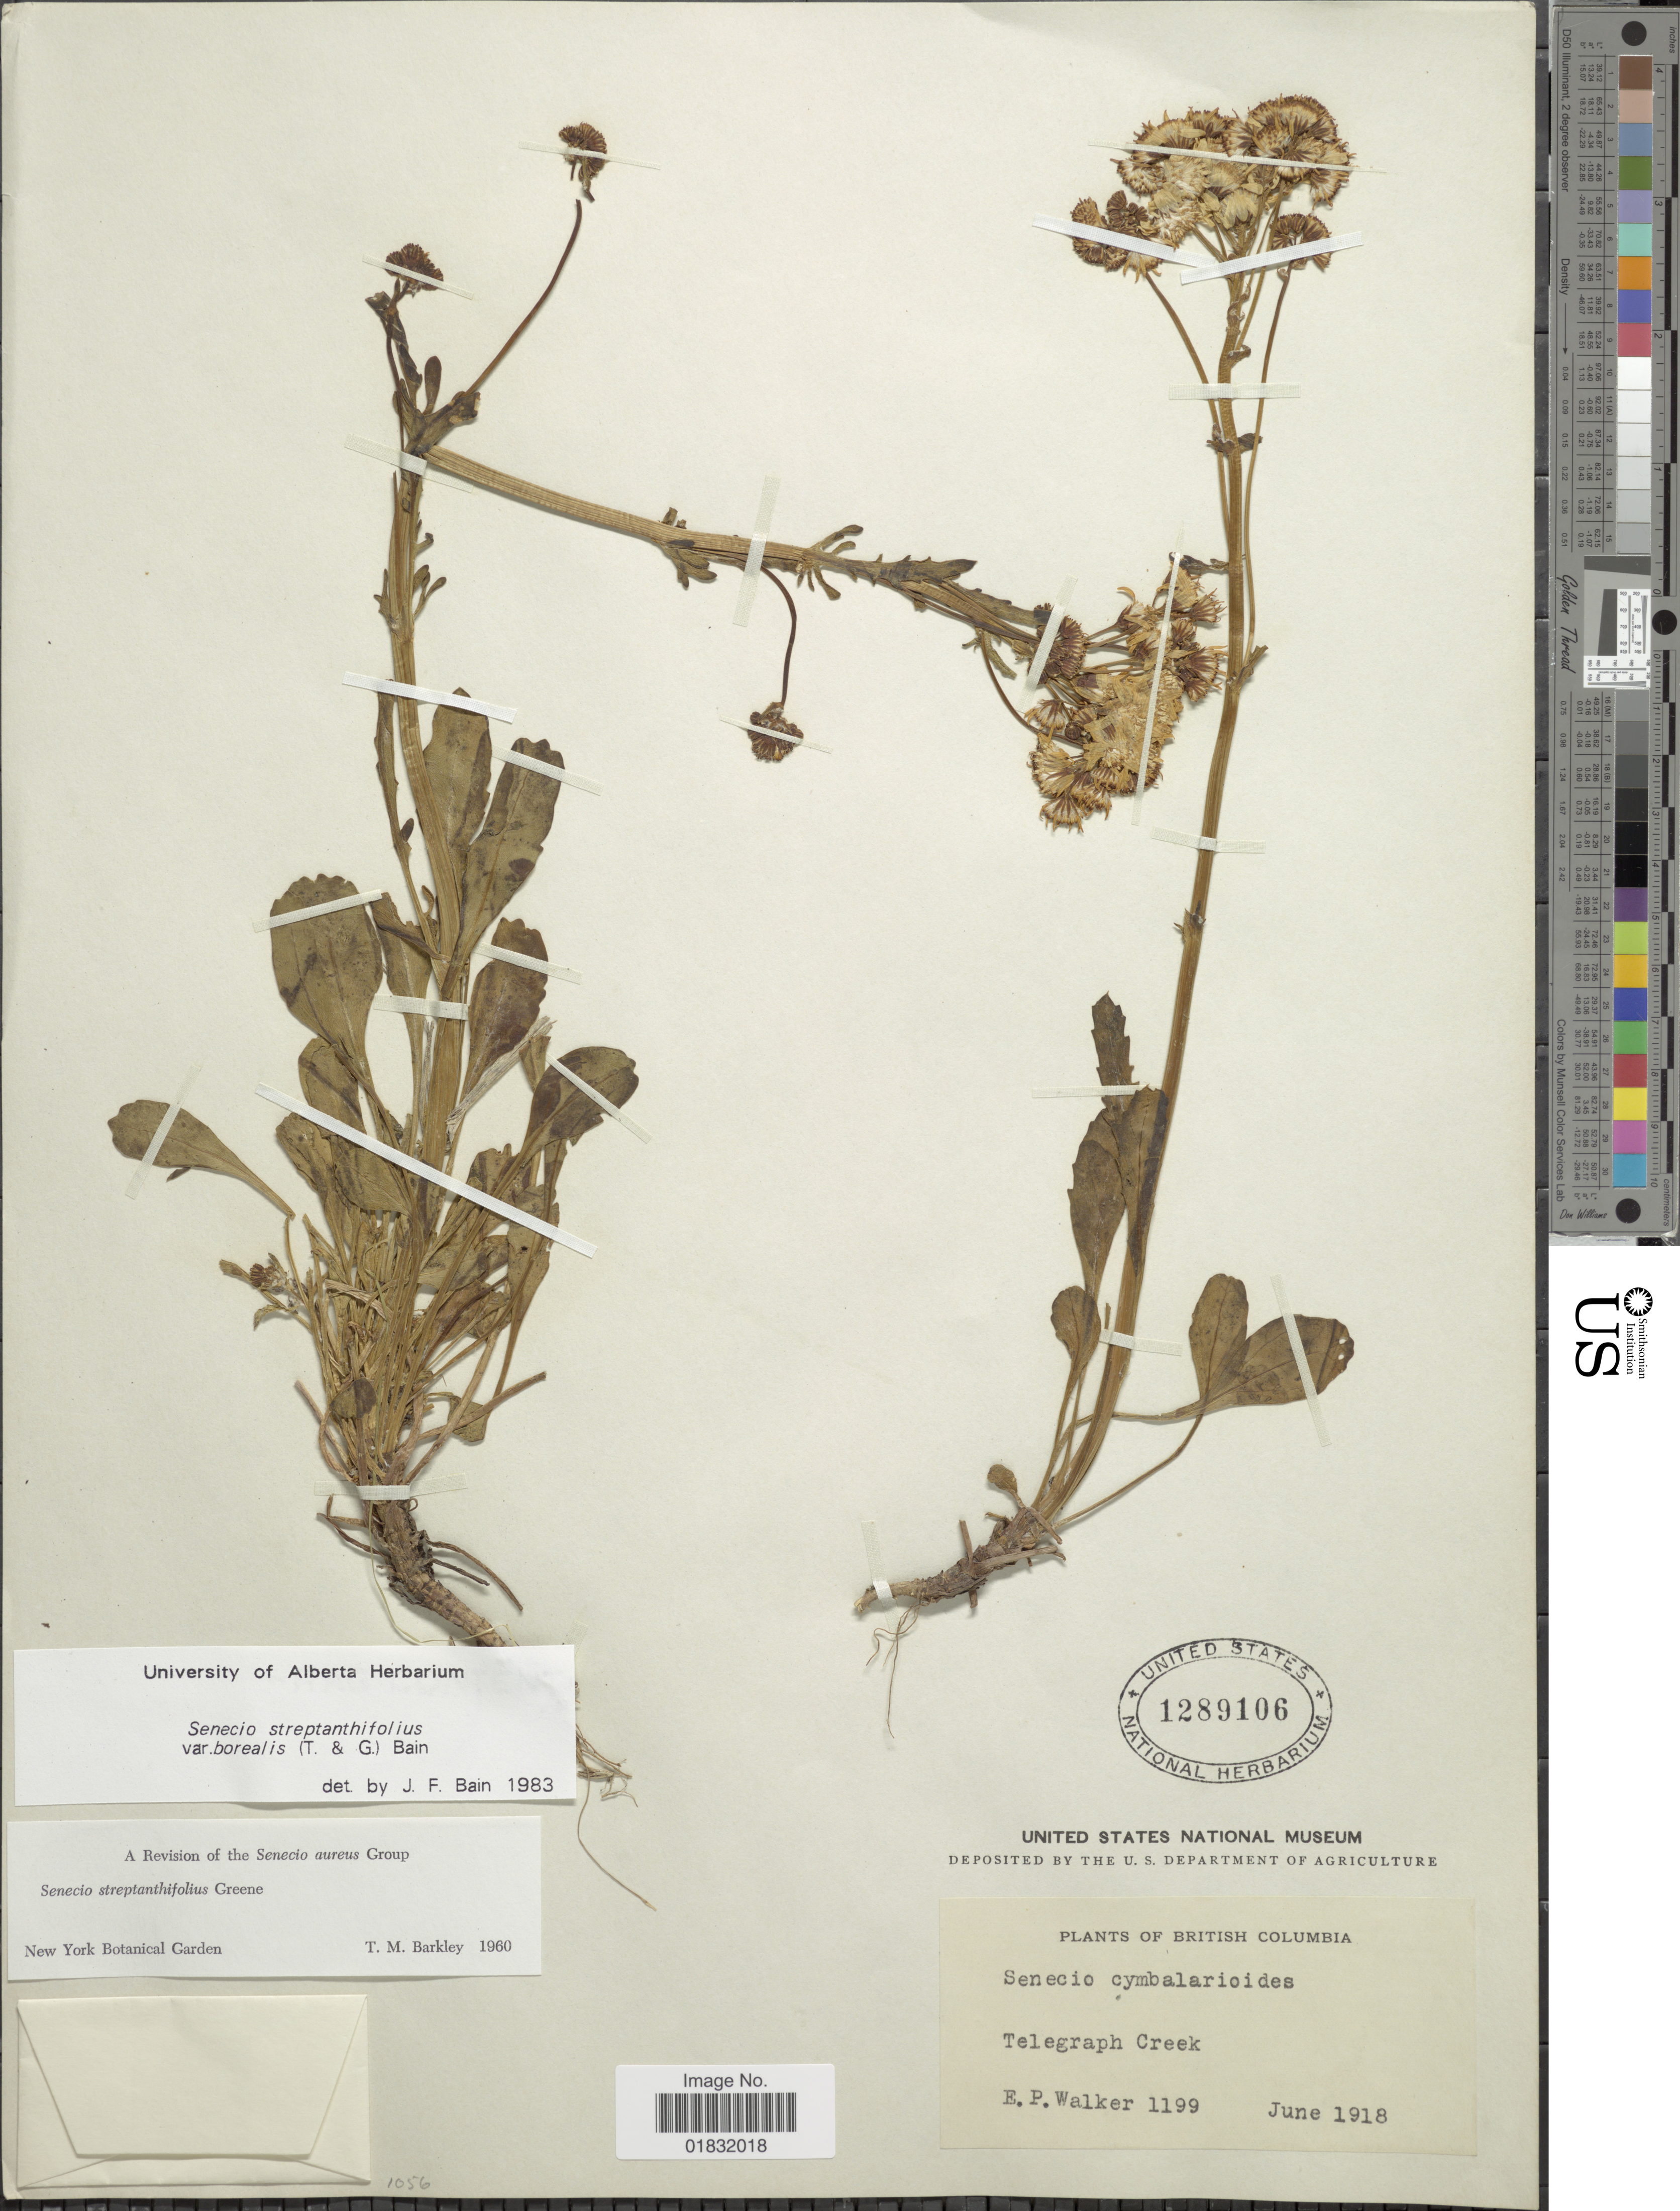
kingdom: Plantae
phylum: Tracheophyta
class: Magnoliopsida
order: Asterales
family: Asteraceae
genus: Packera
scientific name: Packera streptanthifolia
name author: (Greene) W.A. Weber & Á. Löve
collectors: E. P. Walker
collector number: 1199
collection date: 1918-06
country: Canada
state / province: British Columbia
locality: Telegraph Creek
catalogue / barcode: US 1289106